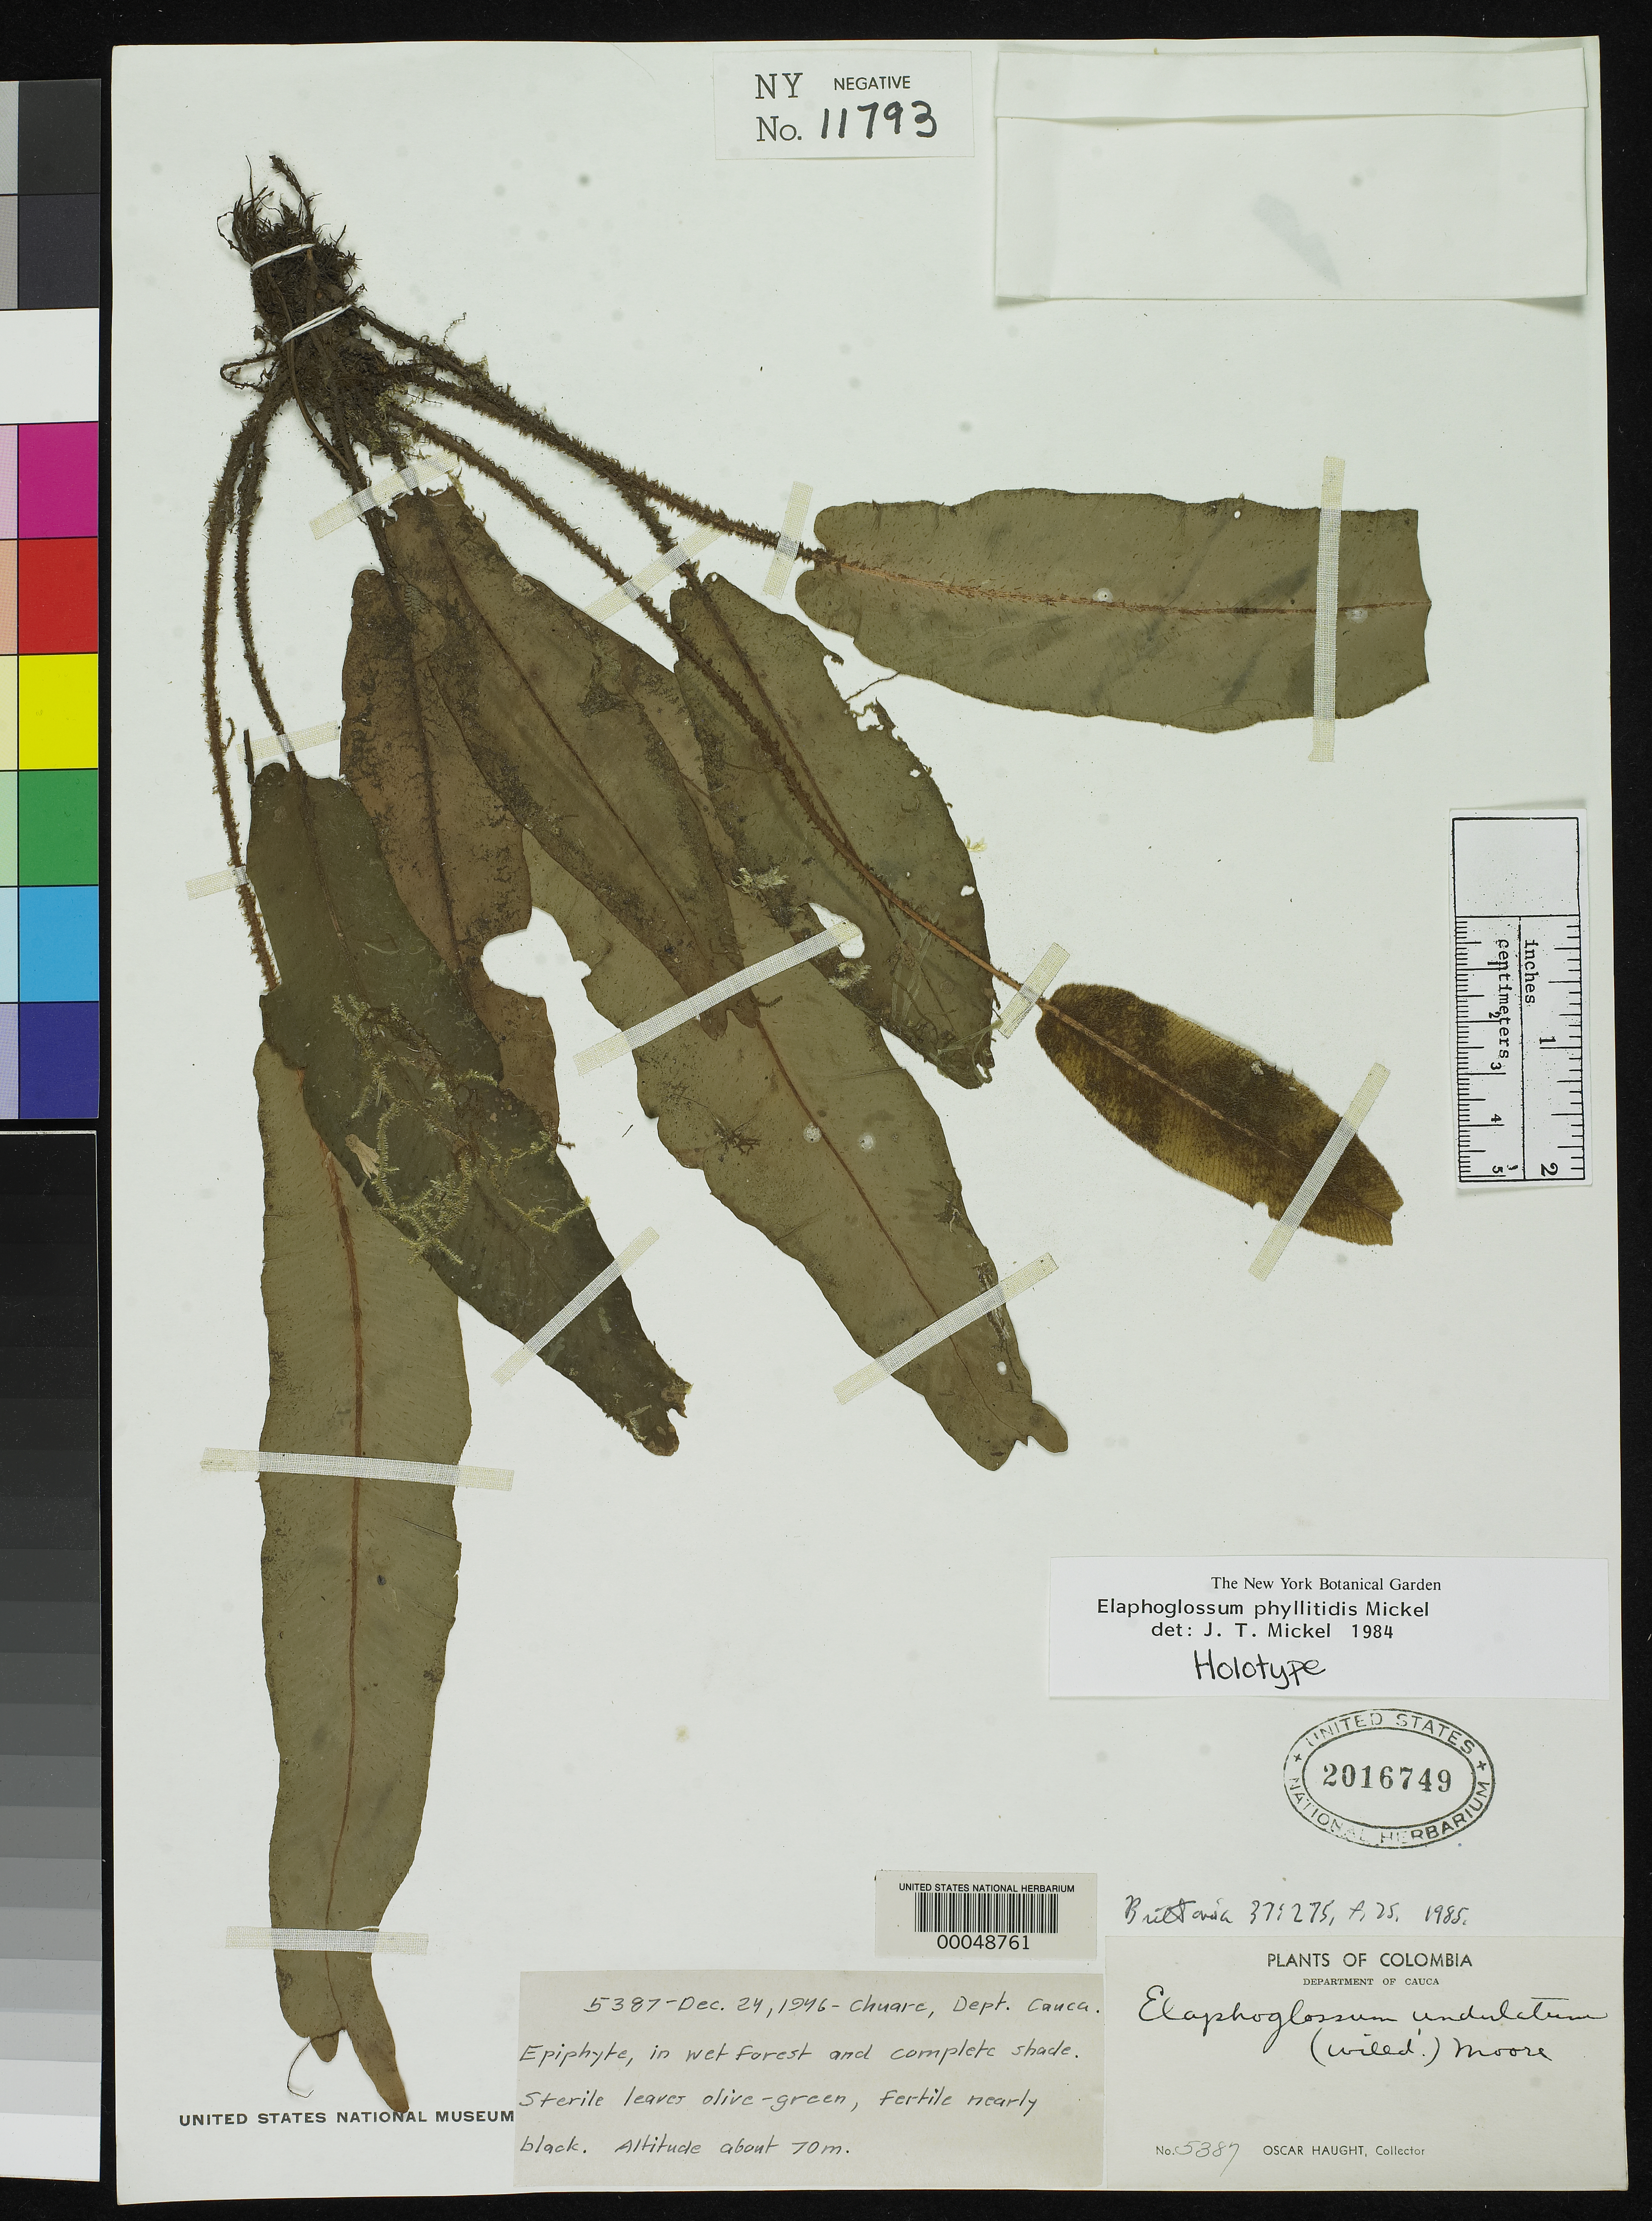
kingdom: Plantae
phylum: Tracheophyta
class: Polypodiopsida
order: Polypodiales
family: Dryopteridaceae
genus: Elaphoglossum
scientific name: Elaphoglossum phyllitidis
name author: Mickel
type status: Holotype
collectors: O. L. Haught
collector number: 5387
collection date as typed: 24 Dec 1946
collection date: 1946-12-24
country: Colombia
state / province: Cauca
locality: Chuare.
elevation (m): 70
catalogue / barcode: US 2016749